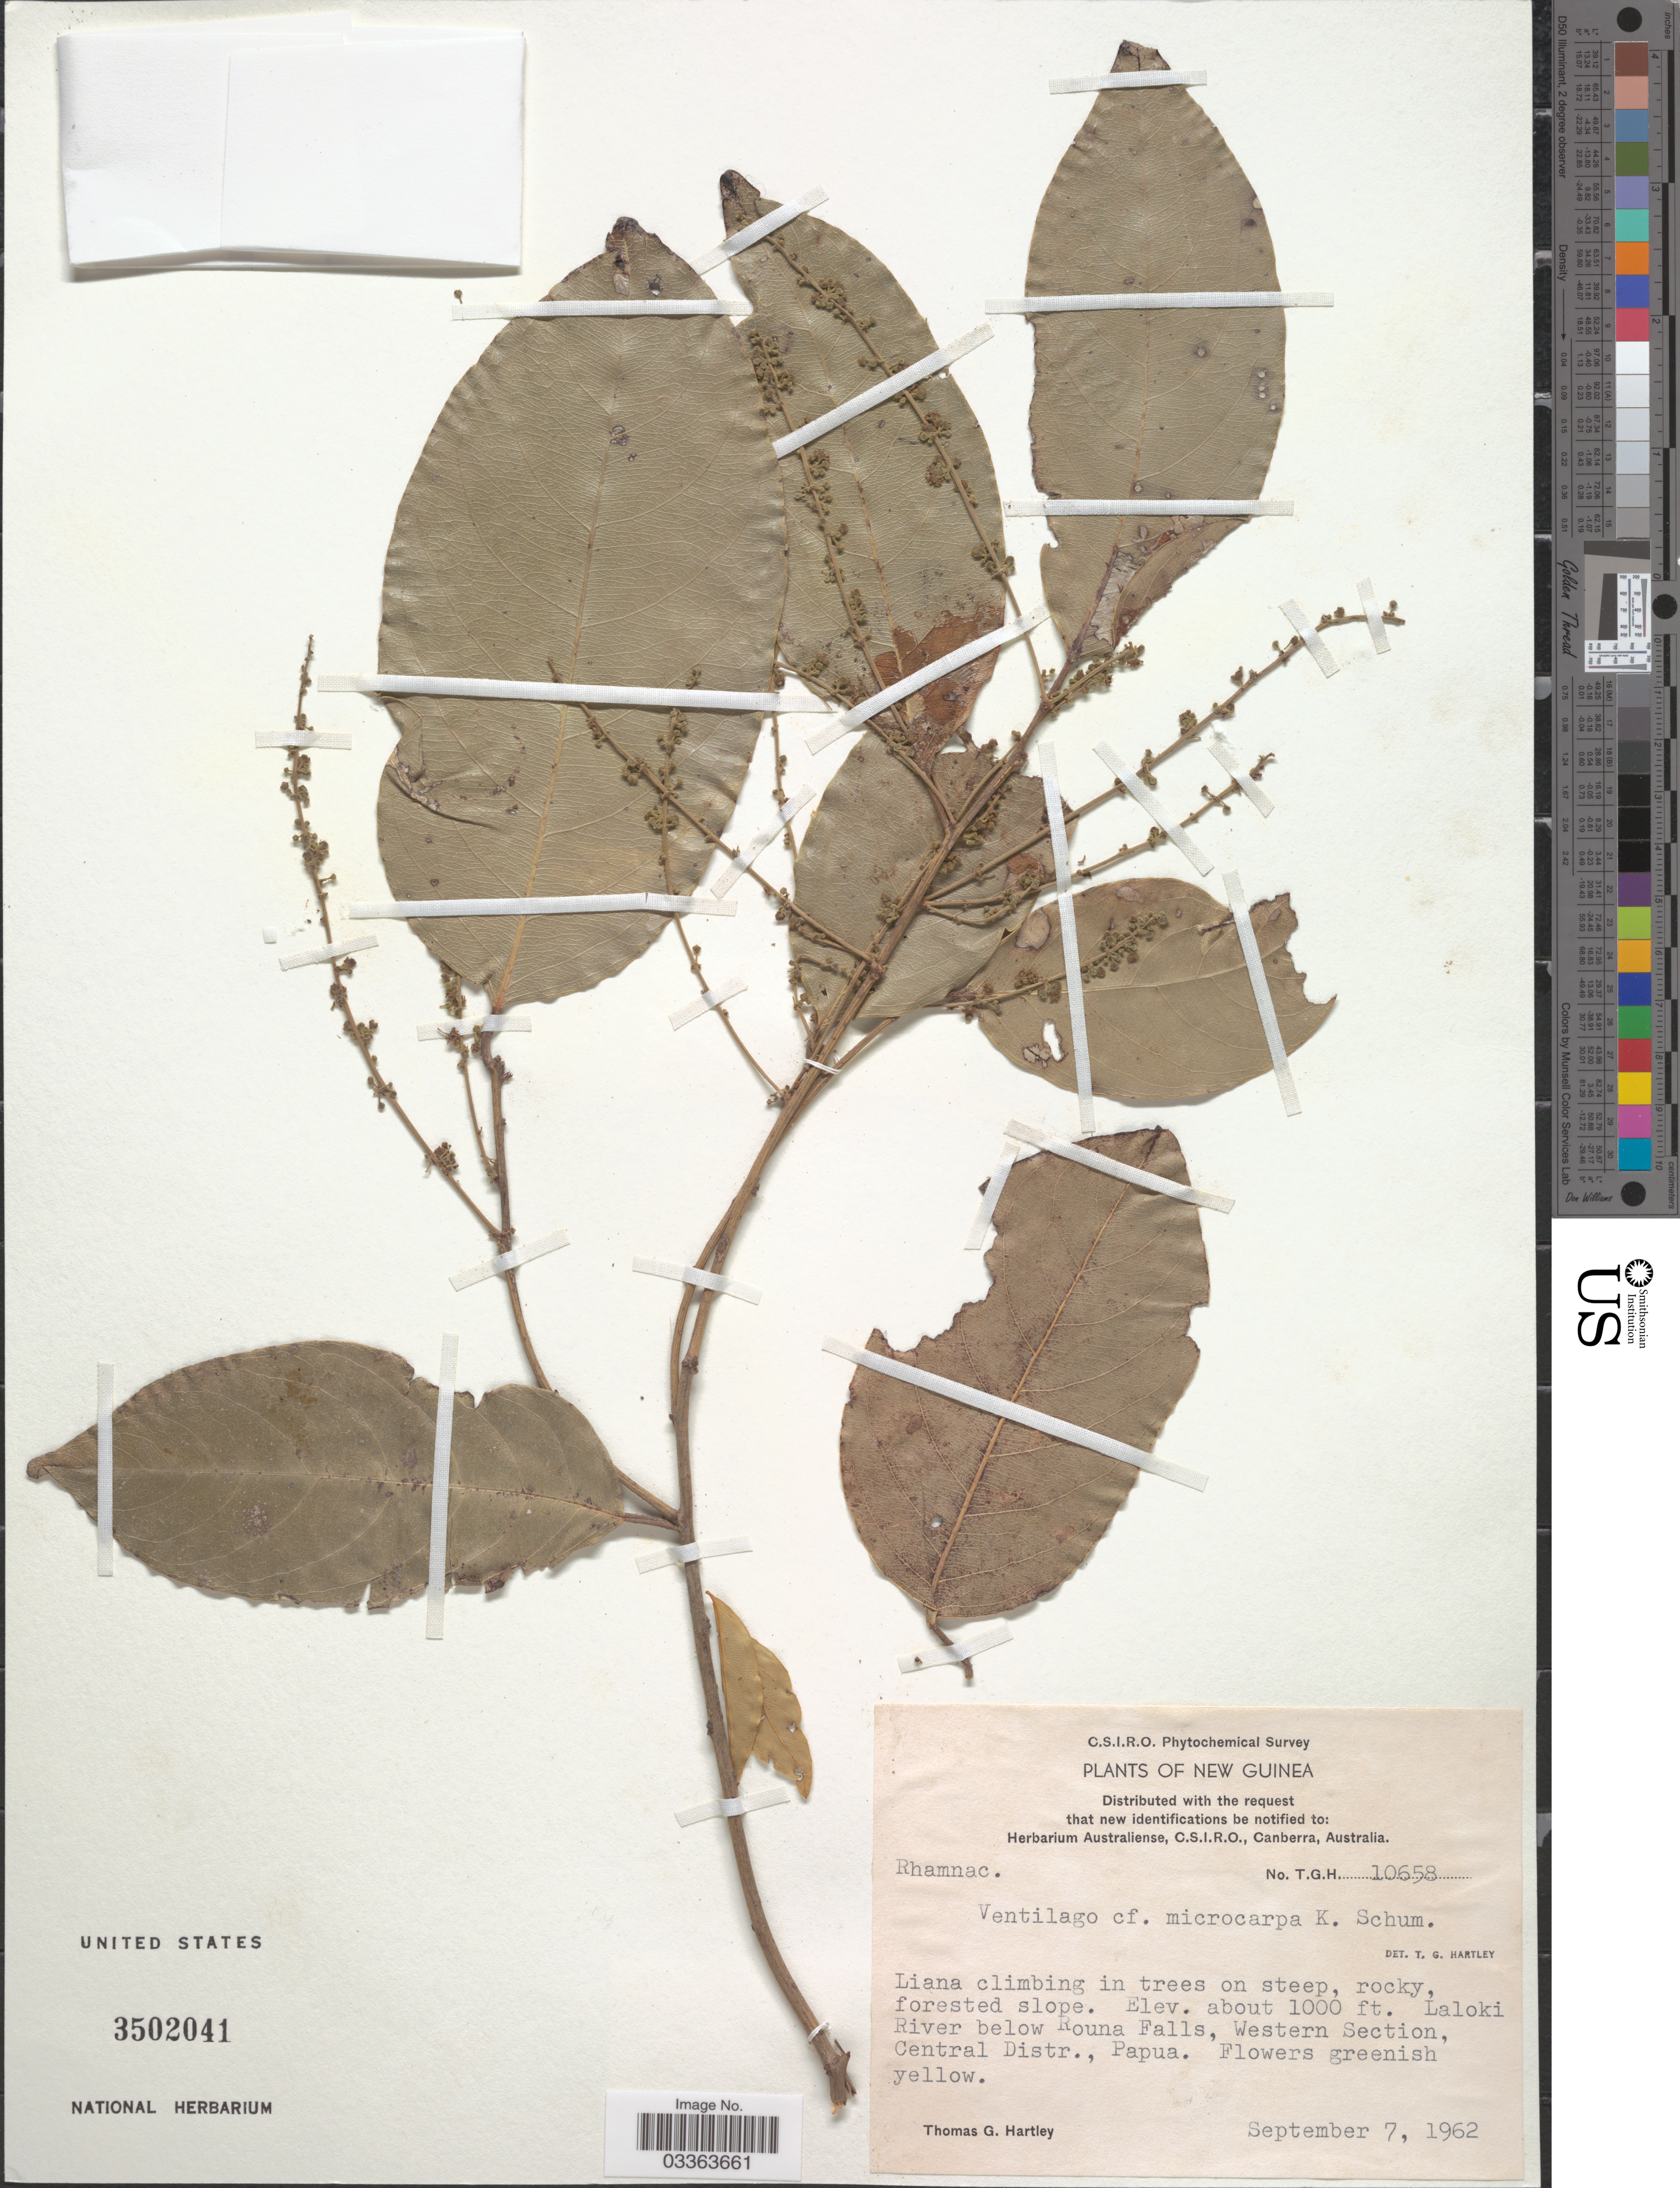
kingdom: Plantae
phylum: Tracheophyta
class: Magnoliopsida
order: Rosales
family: Rhamnaceae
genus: Ventilago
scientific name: Ventilago microcarpa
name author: K. Schum.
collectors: T. G. Hartley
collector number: T.G.H. 10658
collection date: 1962-09-07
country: Papua New Guinea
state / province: Central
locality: New Guinea. Laloki River below Rouna Falls, Western Section, Central Distr., Papua.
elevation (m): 305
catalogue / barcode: US 3502041